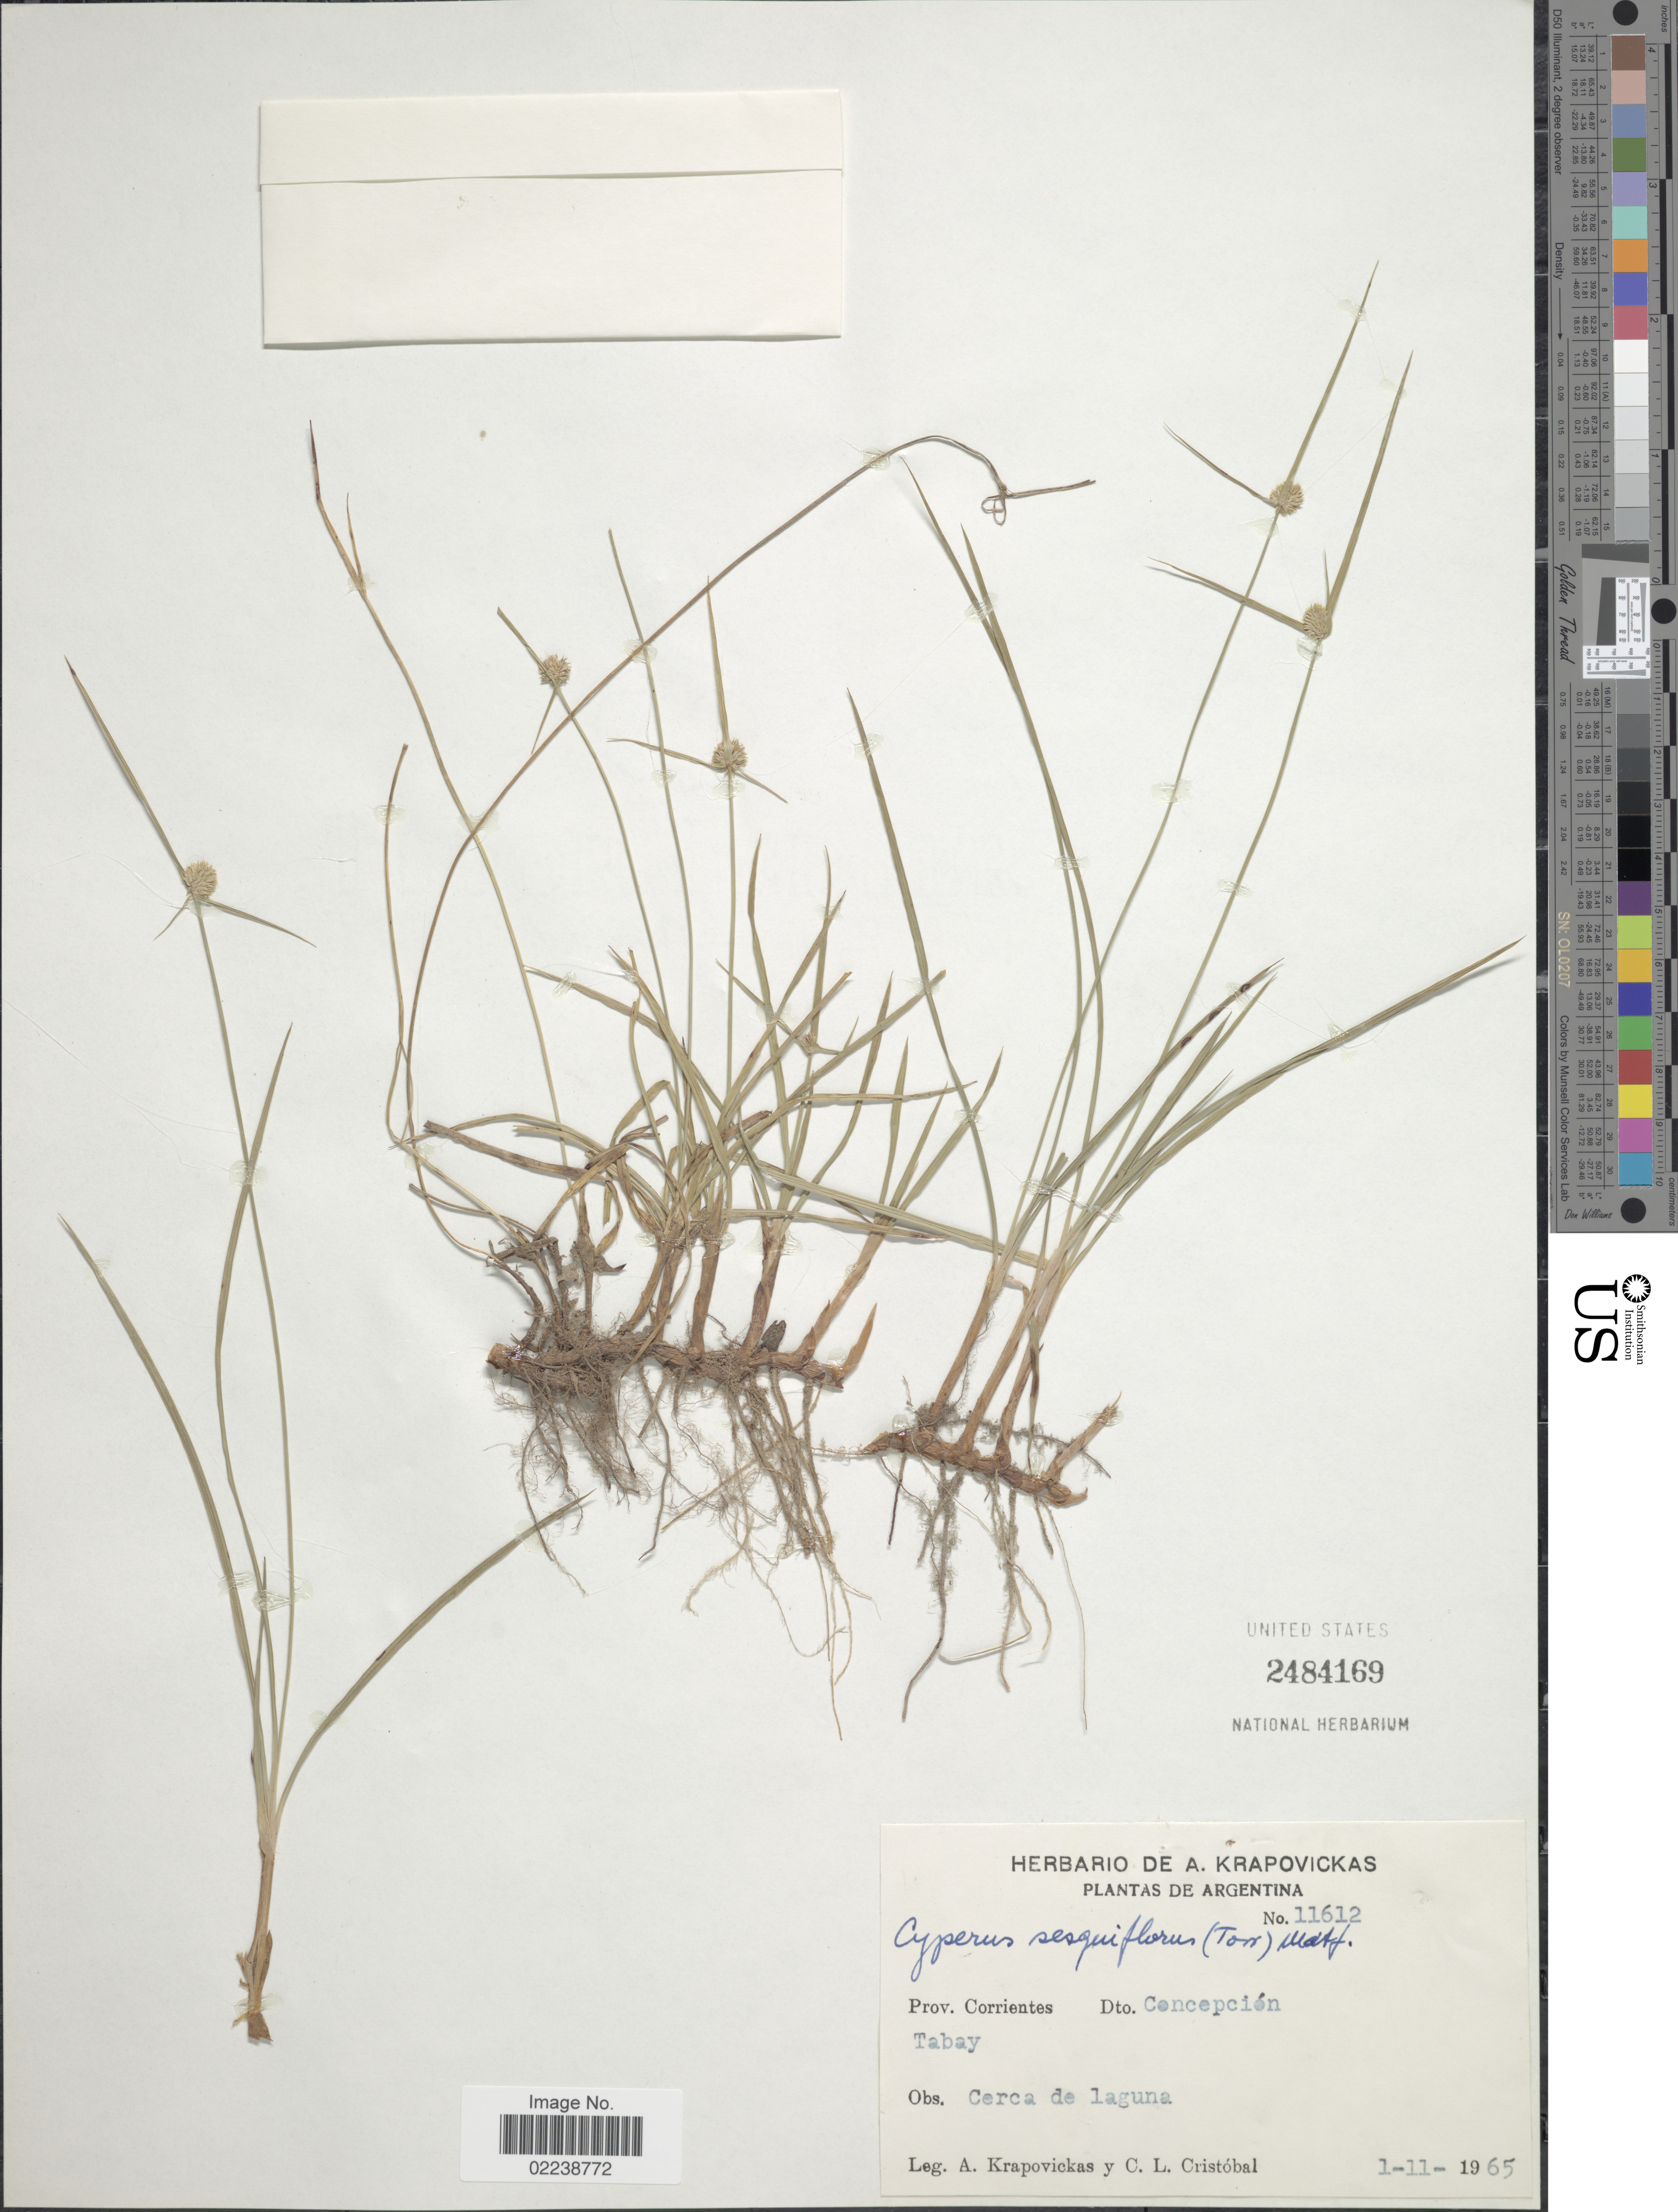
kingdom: Plantae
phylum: Tracheophyta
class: Liliopsida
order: Poales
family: Cyperaceae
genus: Cyperus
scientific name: Cyperus brevifolioides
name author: Thieret & Delahouss.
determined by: Strong, M. T., (US), Smithsonian Institution - National Museum of Natural History (UNITED STATES)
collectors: A. Krapovickas & C. L. Cristóbal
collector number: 11612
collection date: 1965-11-01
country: Argentina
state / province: Corrientes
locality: Dto. Concepcion, Tabay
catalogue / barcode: US 2484169